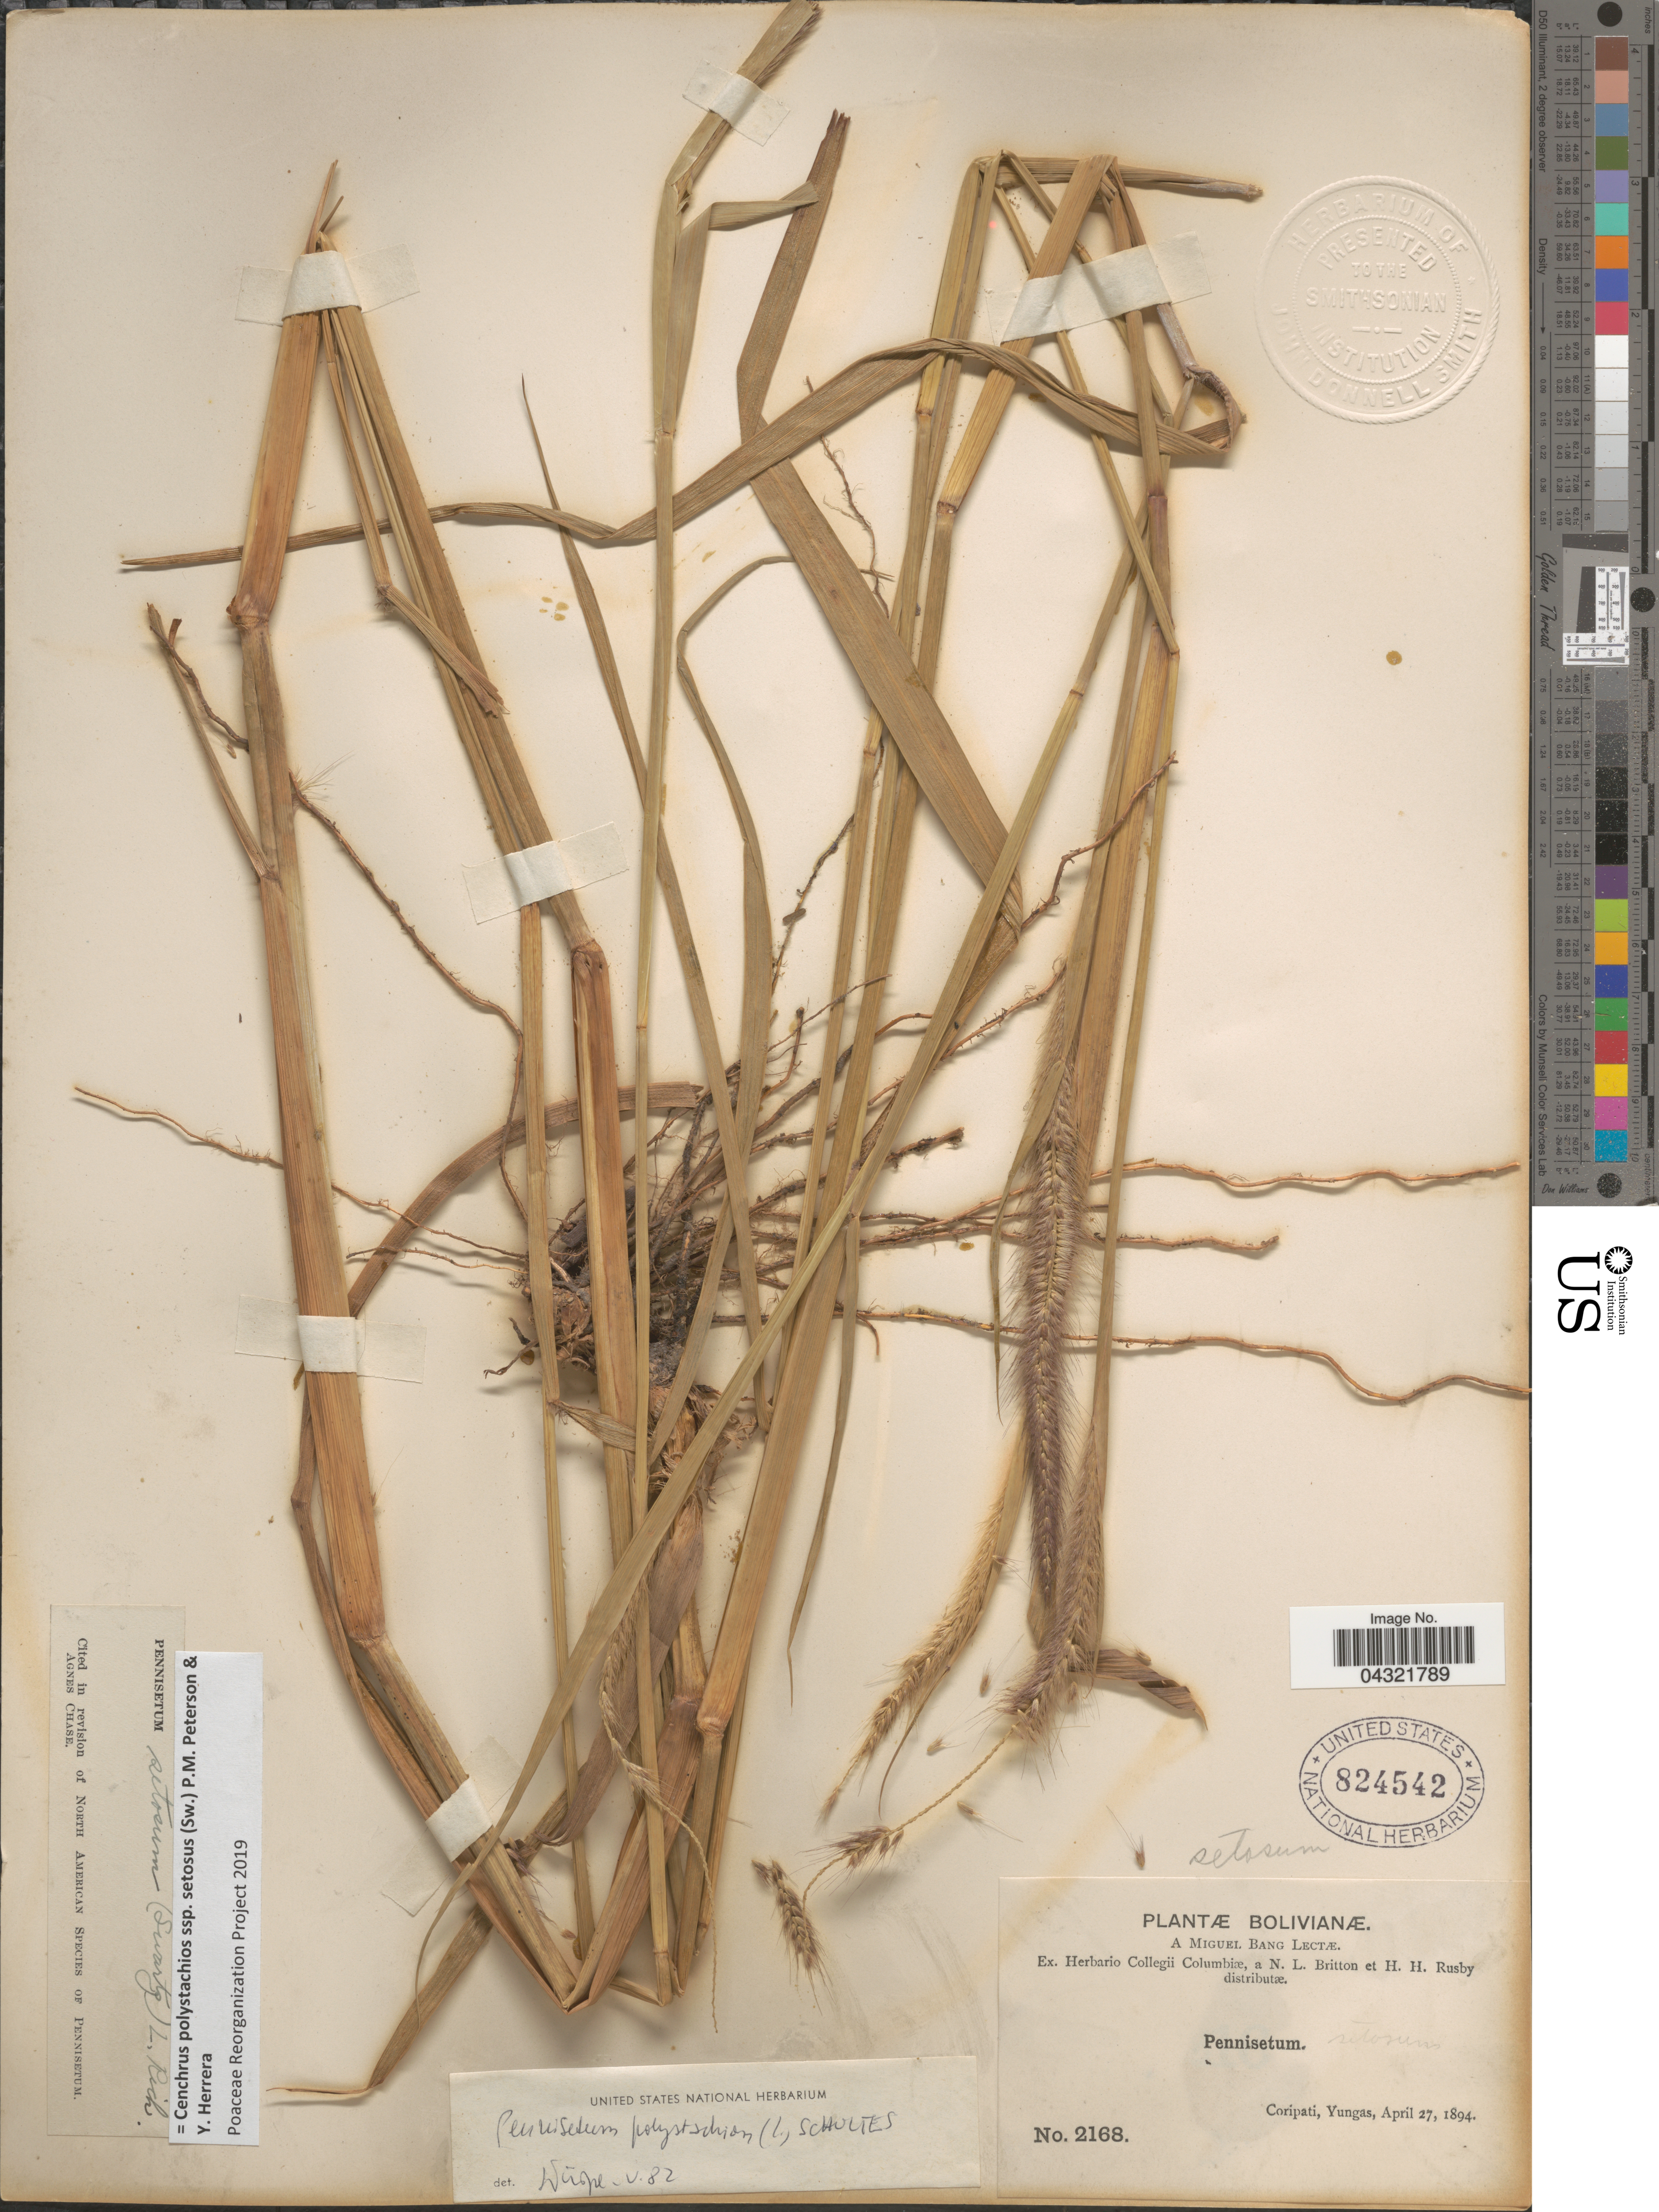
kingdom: Plantae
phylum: Tracheophyta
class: Liliopsida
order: Poales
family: Poaceae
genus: Cenchrus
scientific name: Cenchrus polystachios subsp. setosus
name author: (Sw.) P.M. Peterson & Y. Herrera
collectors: M. Bang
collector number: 2168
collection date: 1894-04-27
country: Bolivia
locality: Bolivianæ. Coripati, Yungas.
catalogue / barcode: US 824542